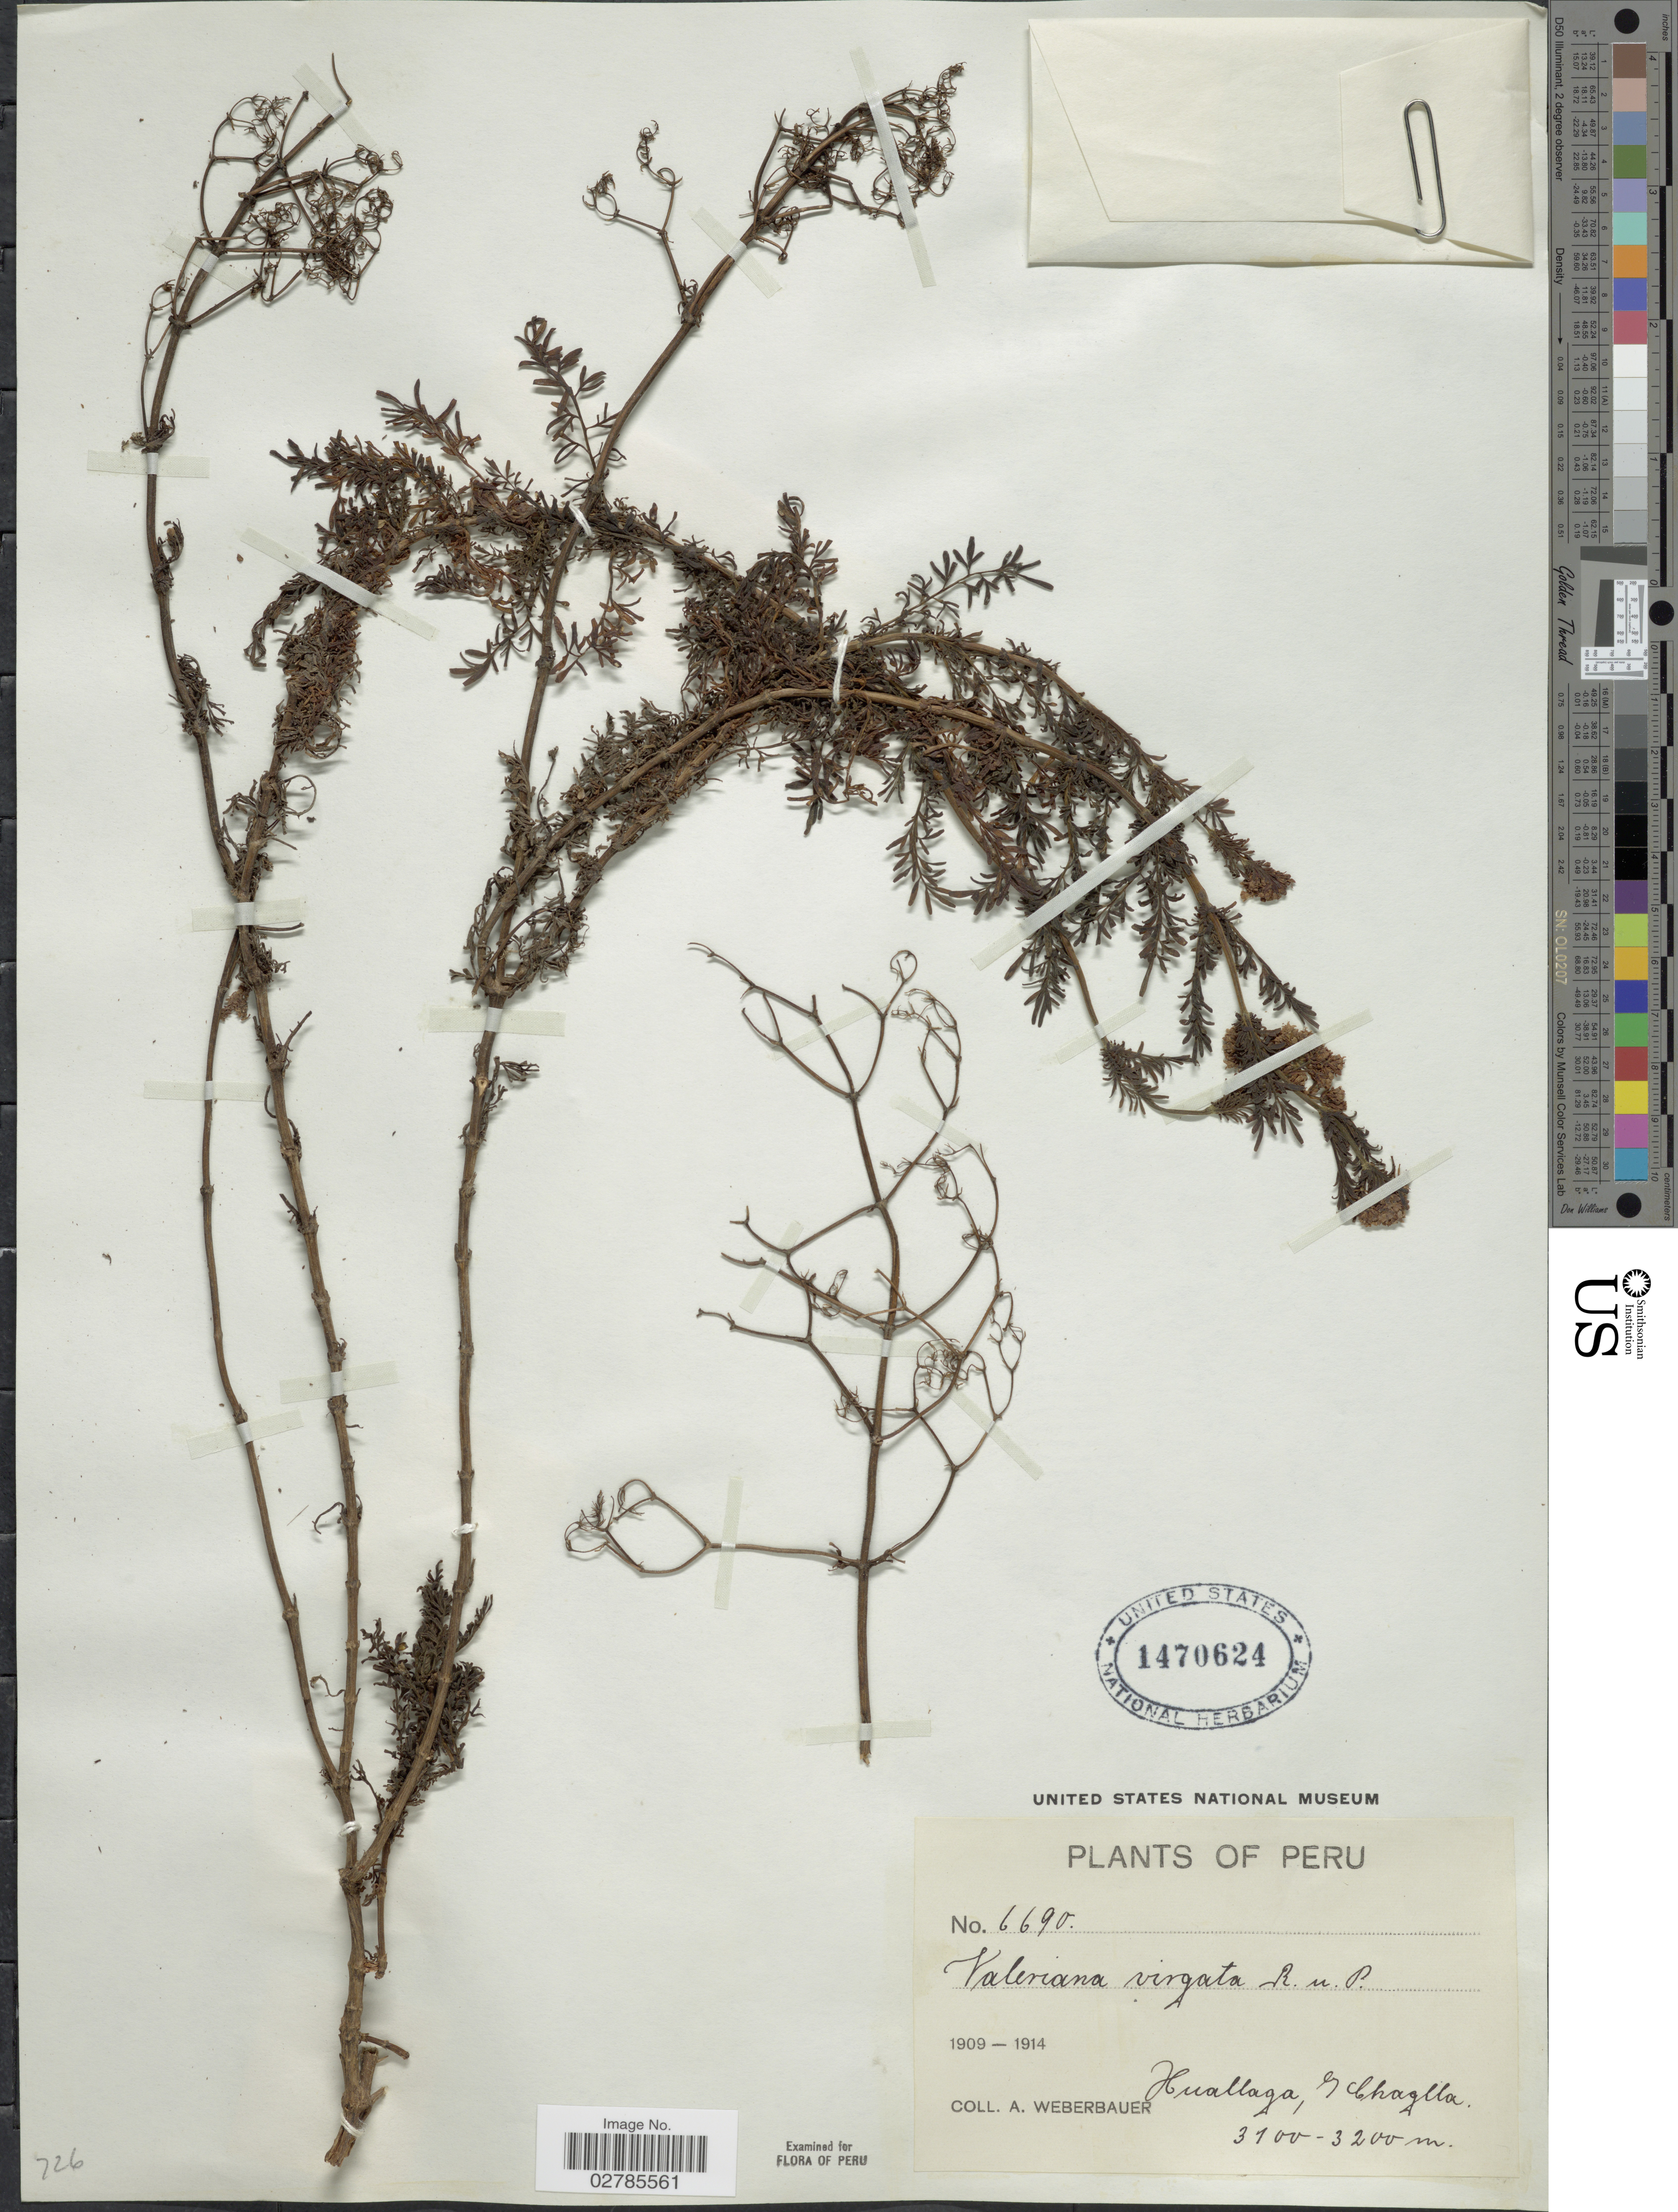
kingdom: Plantae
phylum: Tracheophyta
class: Magnoliopsida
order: Dipsacales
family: Caprifoliaceae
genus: Valeriana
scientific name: Valeriana virgata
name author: Ruiz & Pav.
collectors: A. Weberbauer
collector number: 6690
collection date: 1909/1914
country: Peru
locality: Huallaga, S. Chaglla.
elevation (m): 3100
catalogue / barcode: US 1470624